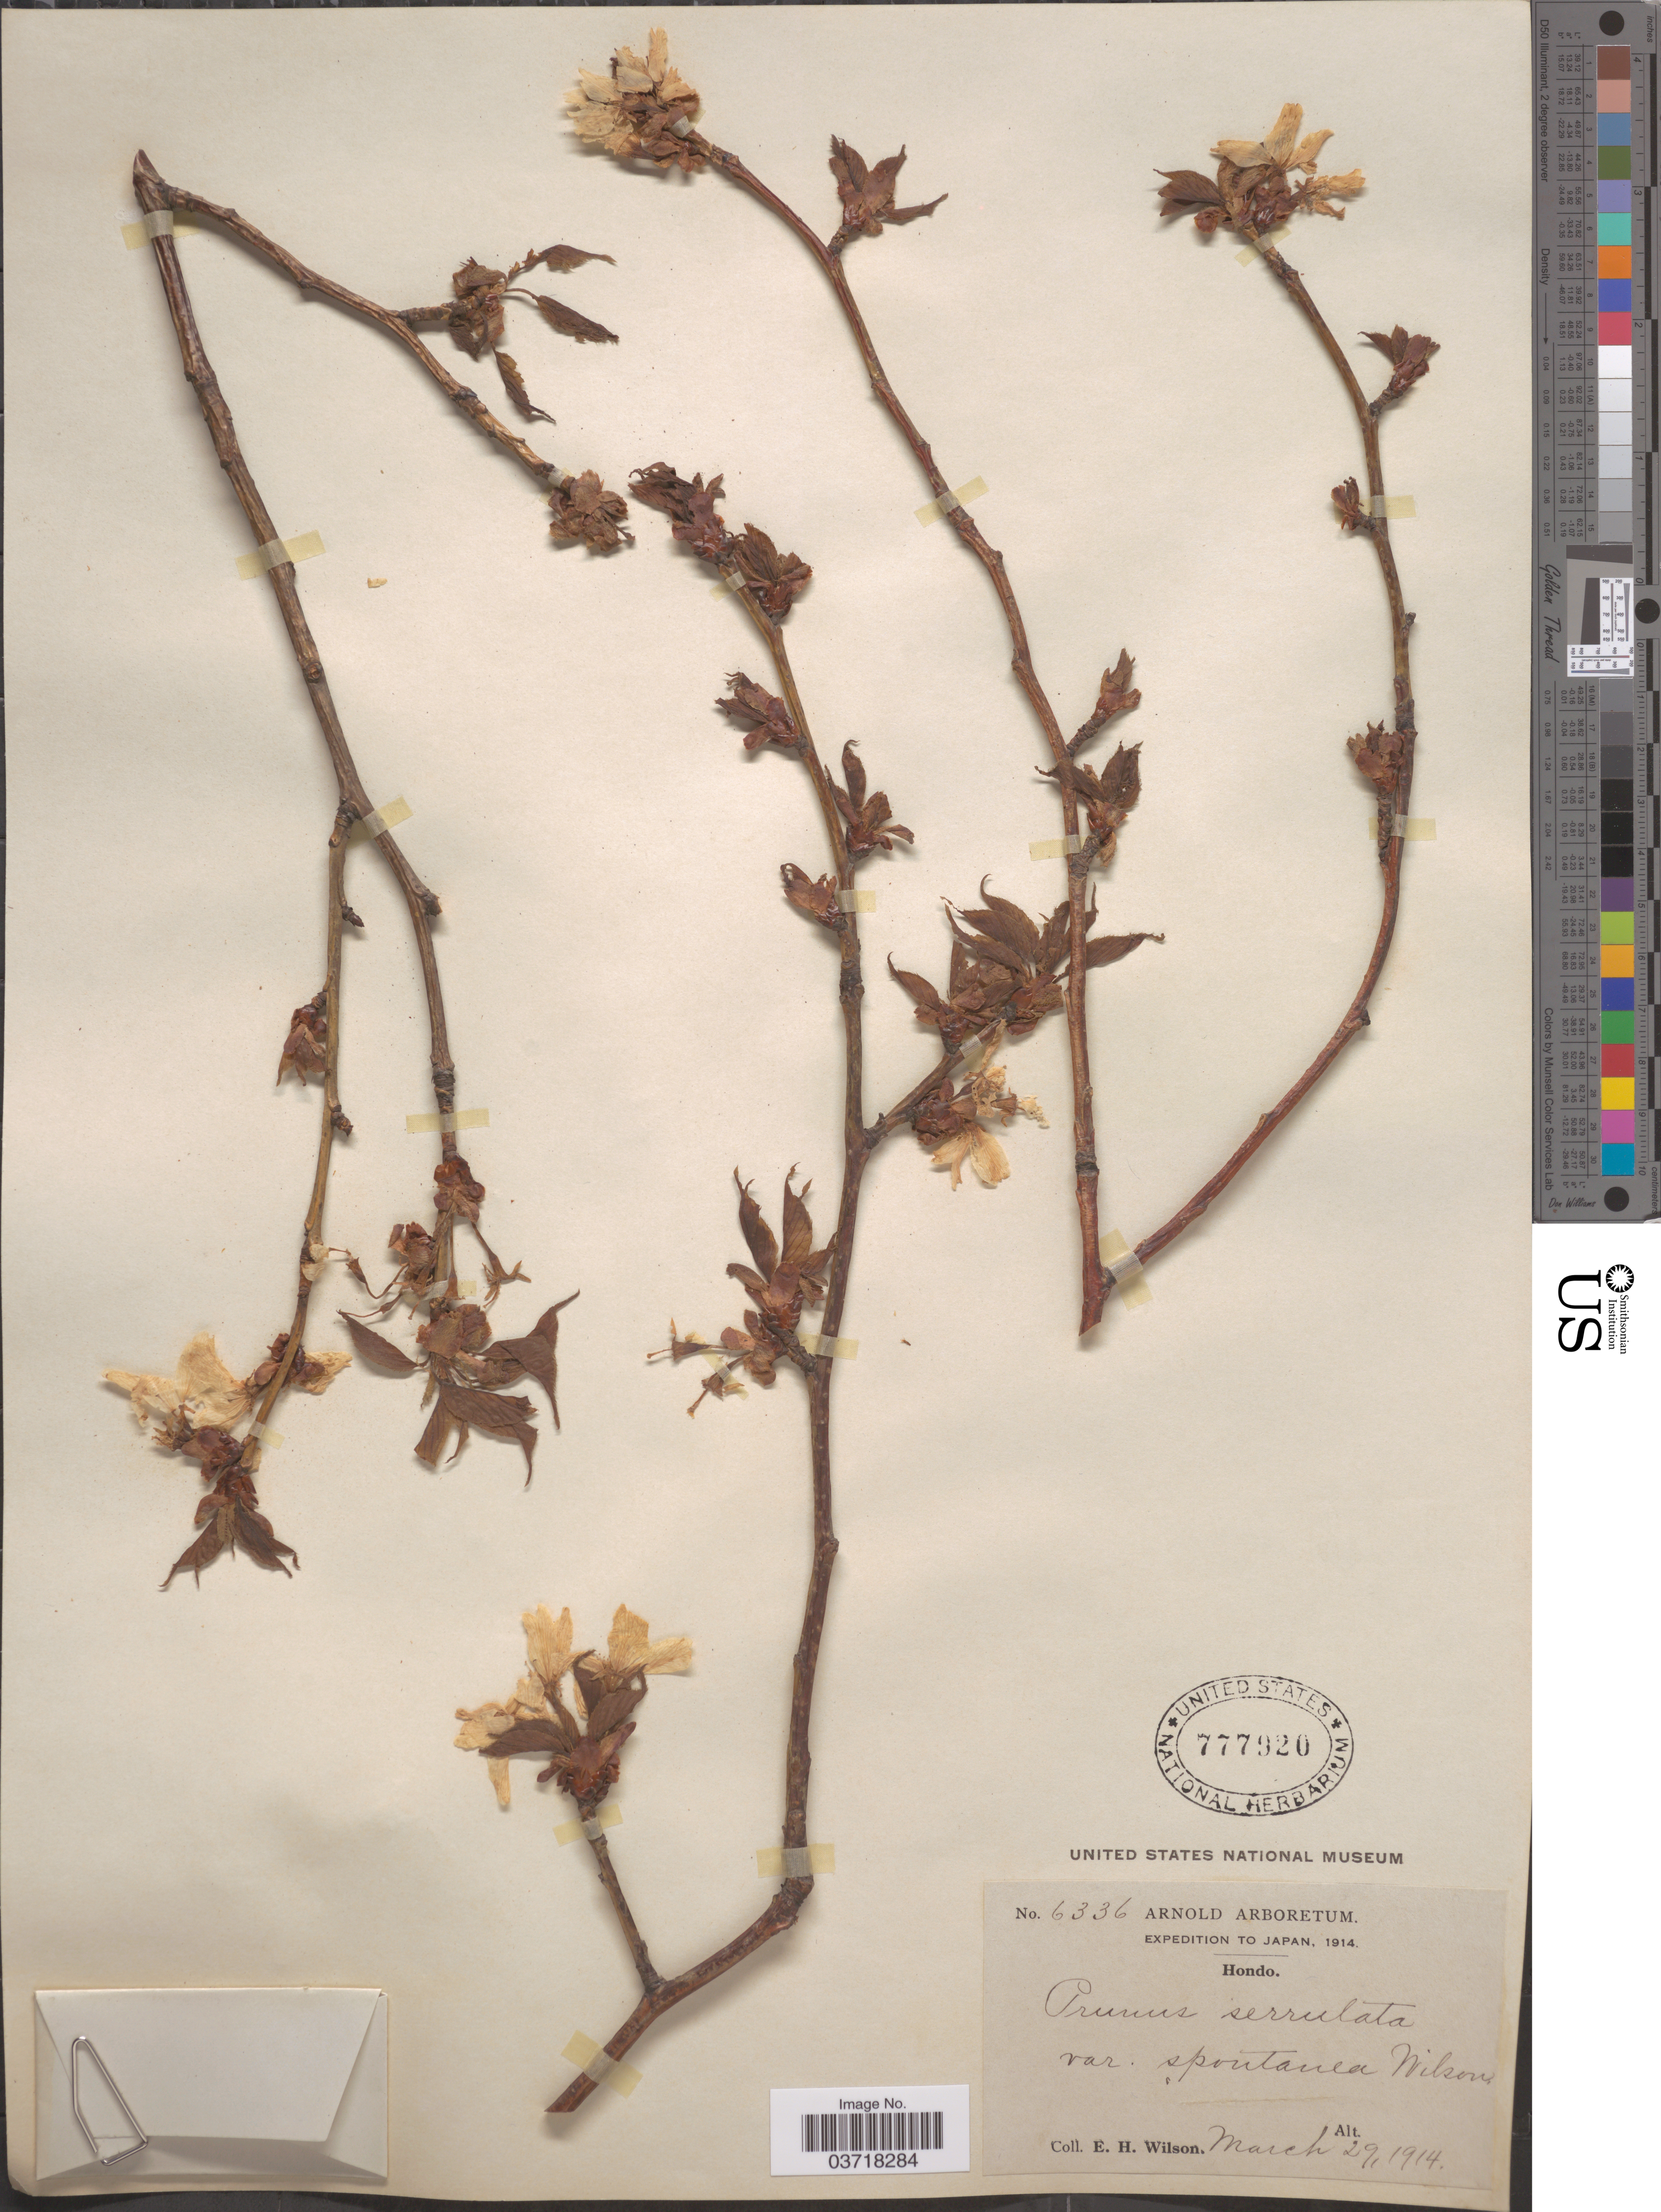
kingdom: Plantae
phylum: Tracheophyta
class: Magnoliopsida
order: Rosales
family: Rosaceae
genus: Prunus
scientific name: Prunus serrulata var. spontanea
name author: E.H. Wilson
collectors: E. Wilson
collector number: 6336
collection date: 1914-03-29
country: Japan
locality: Hondo.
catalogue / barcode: US 777920